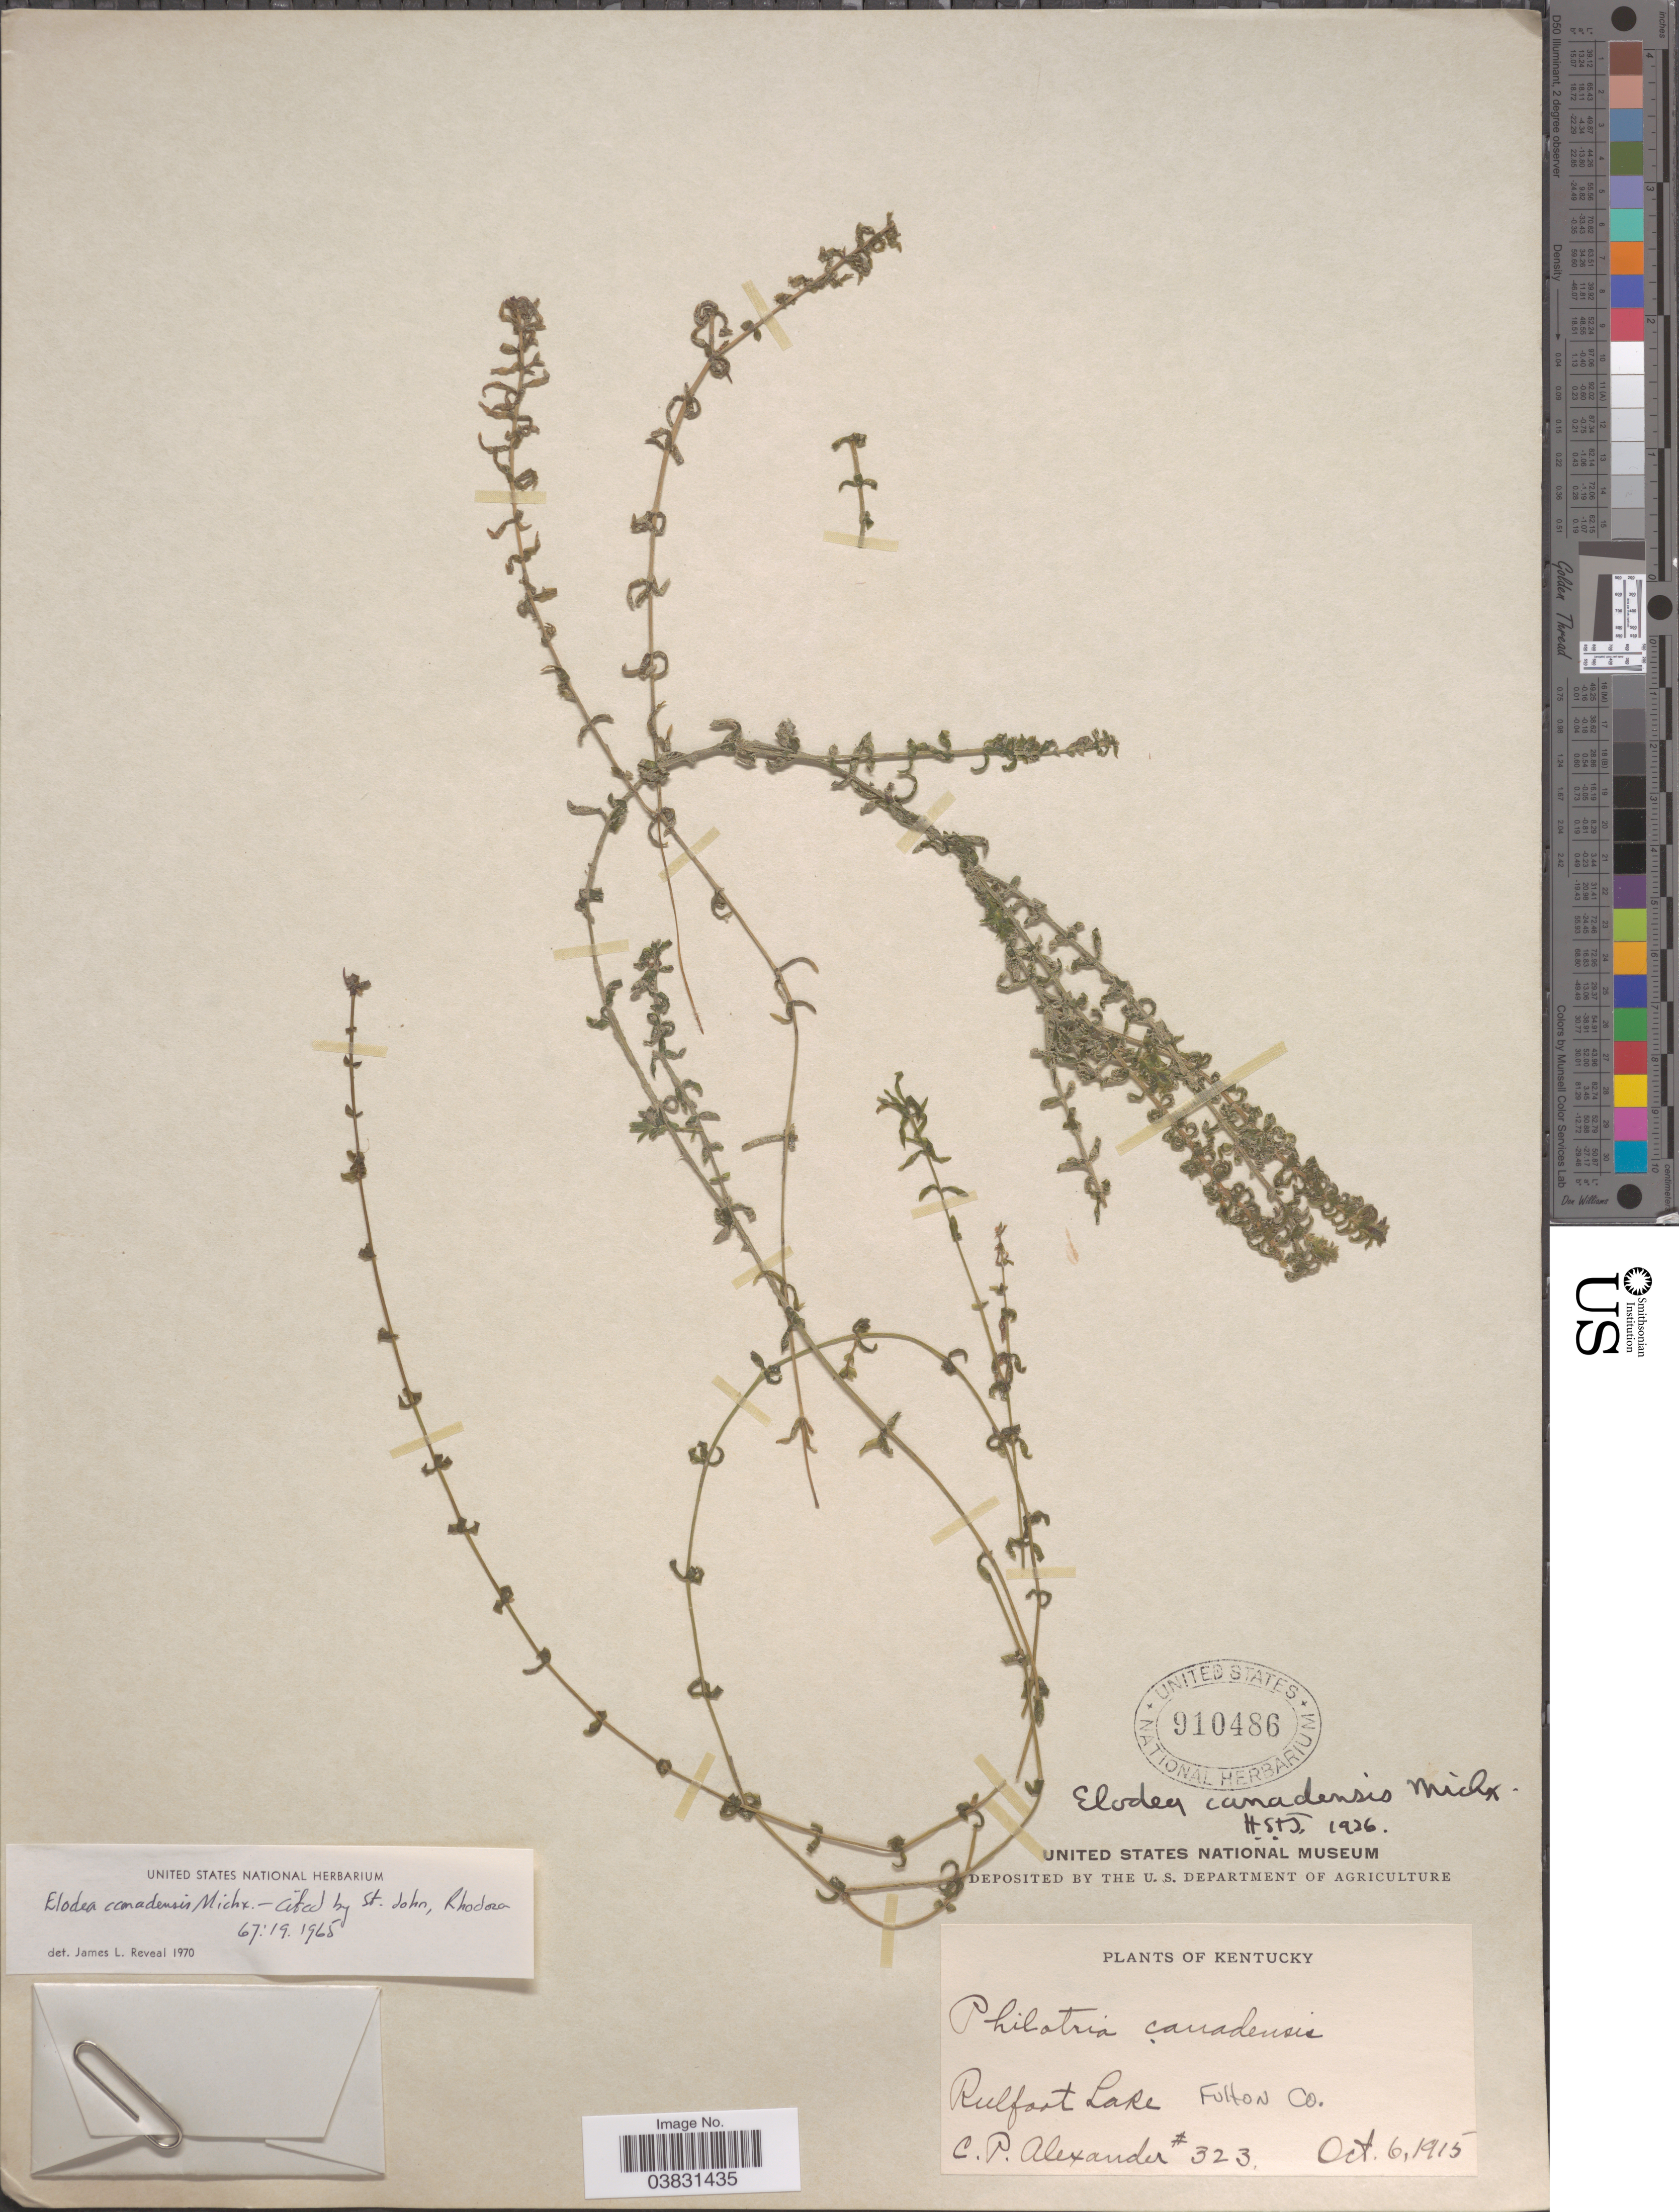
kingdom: Plantae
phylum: Tracheophyta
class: Liliopsida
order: Alismatales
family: Hydrocharitaceae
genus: Elodea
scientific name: Elodea canadensis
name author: Michx.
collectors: C. P. Alexander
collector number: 323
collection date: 1915-10-06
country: United States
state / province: Kentucky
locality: Reelfoot Lake. Fulton Co.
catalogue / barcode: US 910486